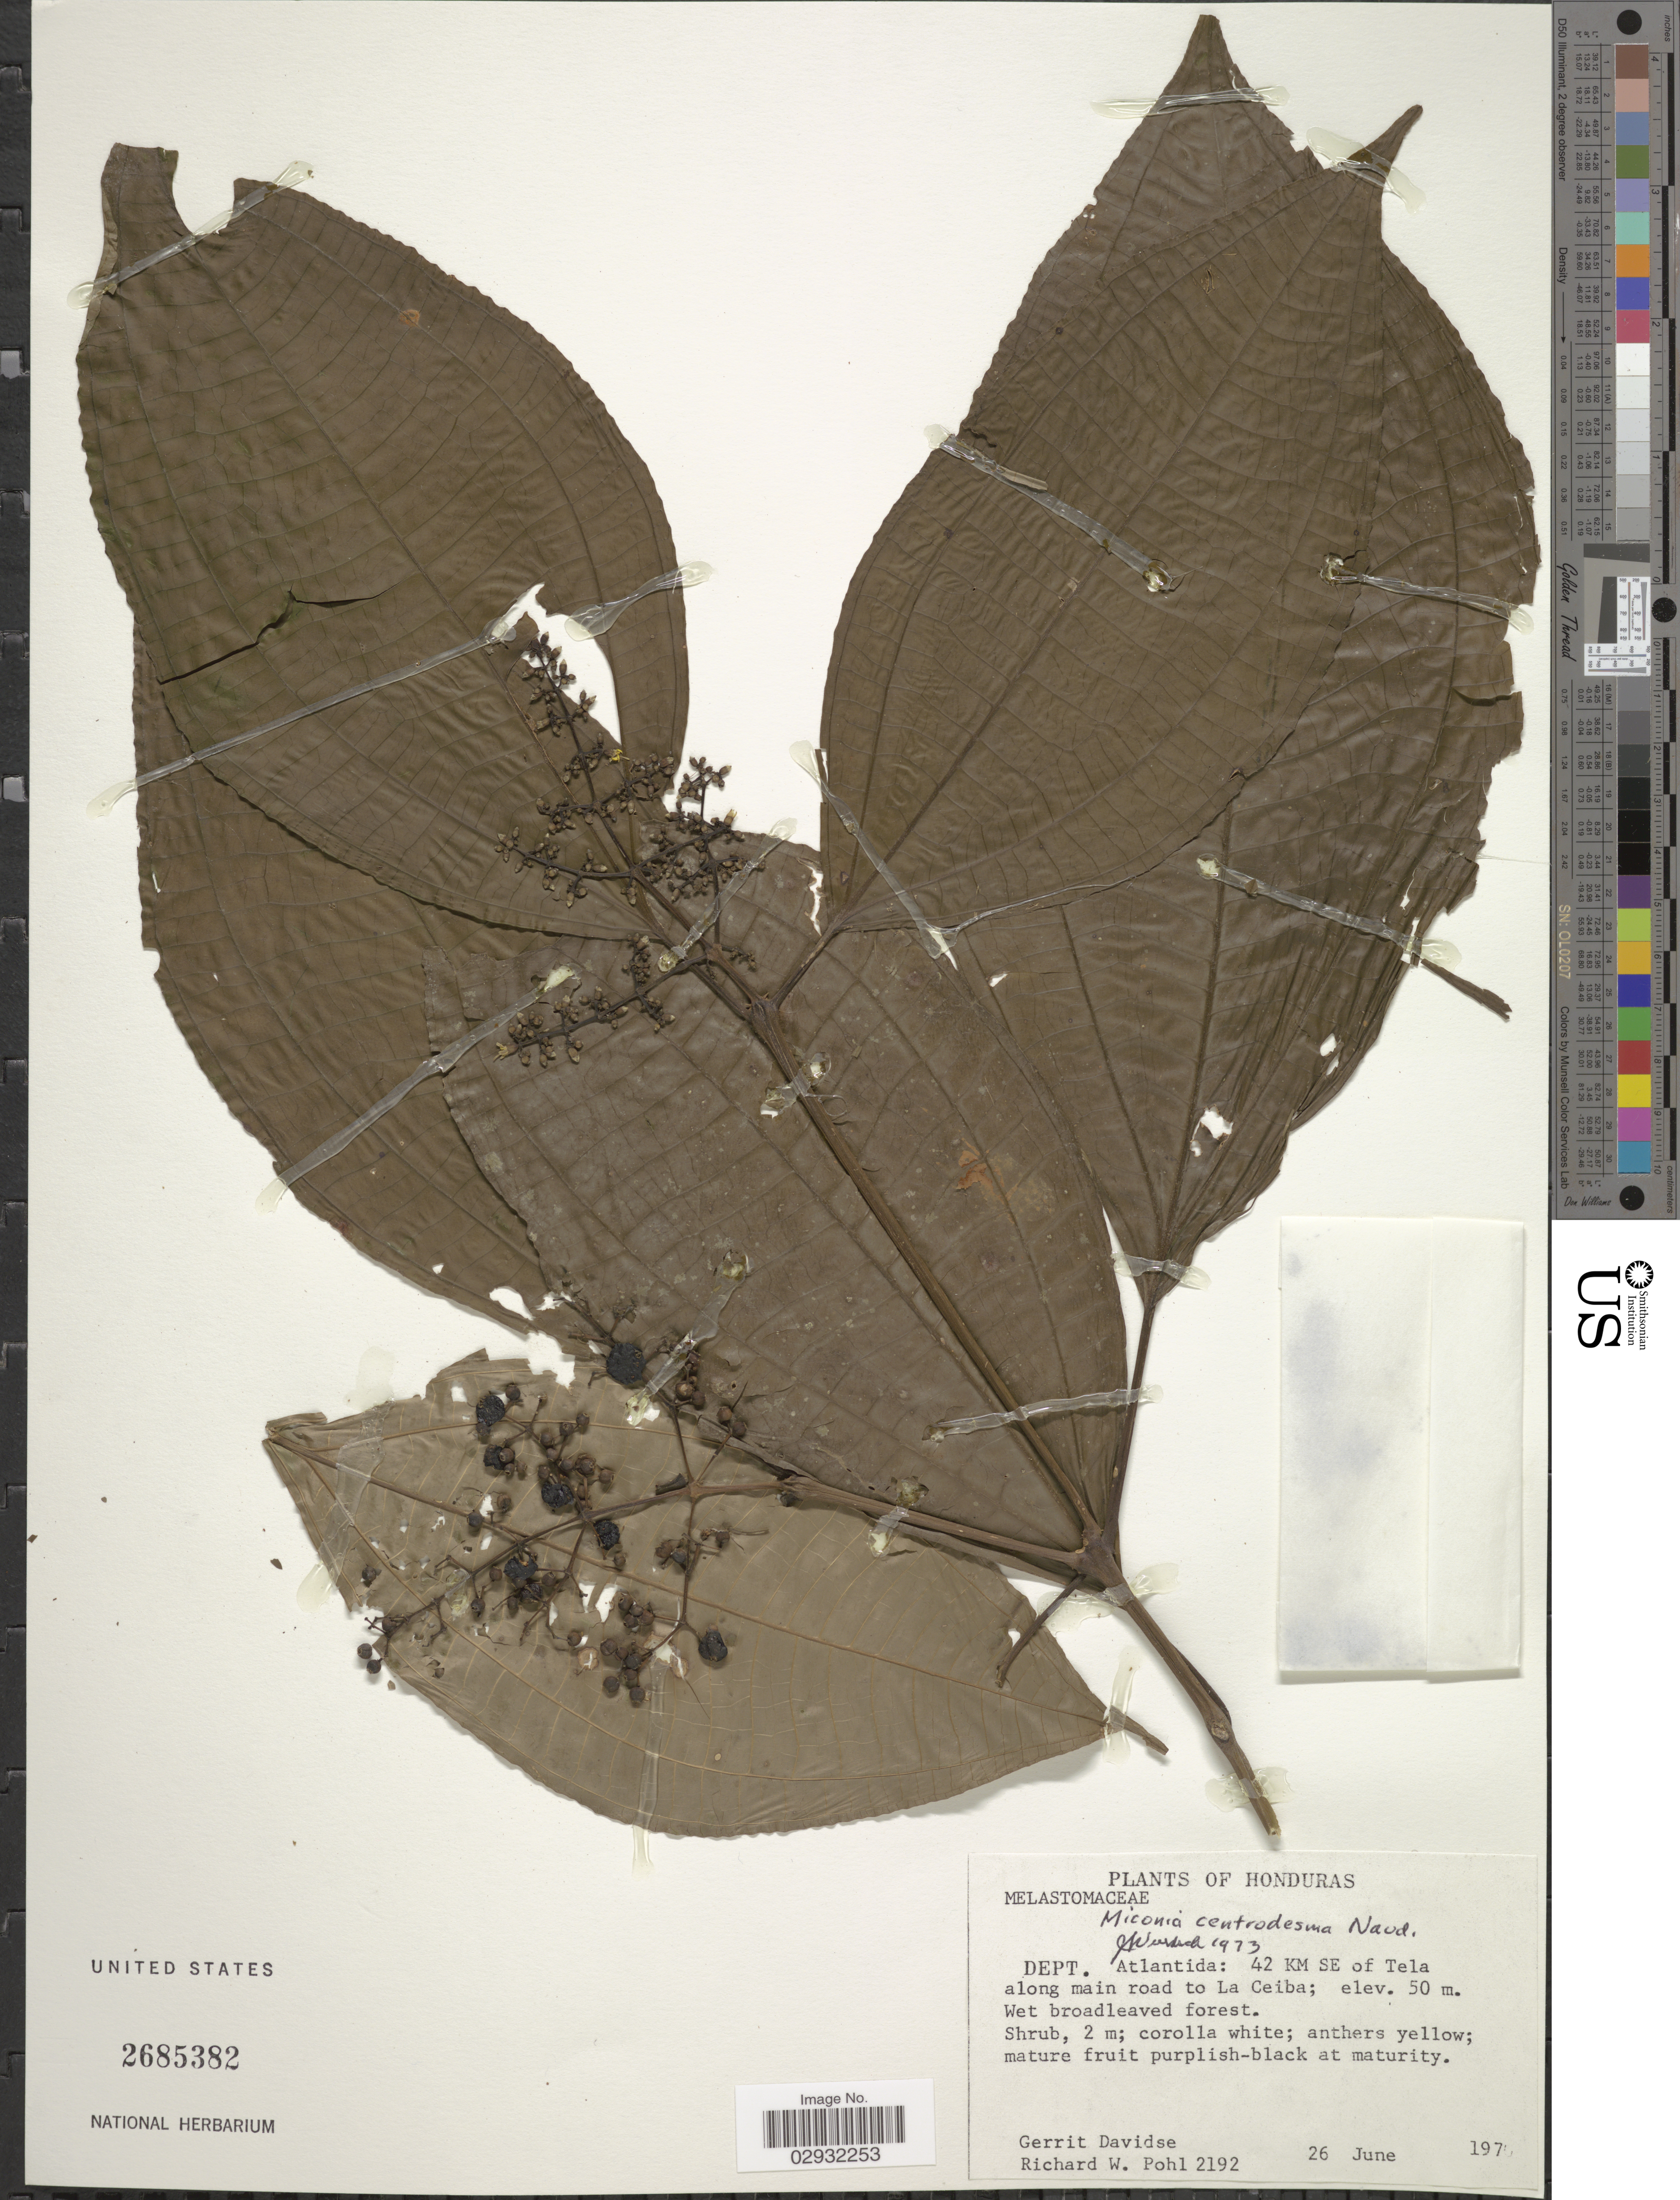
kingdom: Plantae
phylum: Tracheophyta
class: Magnoliopsida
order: Myrtales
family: Melastomataceae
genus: Miconia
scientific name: Miconia centrodesma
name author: Naudin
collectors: G. Davidse & R. W. Pohl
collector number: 2192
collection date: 1976-06-26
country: Honduras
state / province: Atlántida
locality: Dept. Atlantida: 42 KM SE of Tela along main road to La Ceiba.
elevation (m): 50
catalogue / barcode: US 2685382